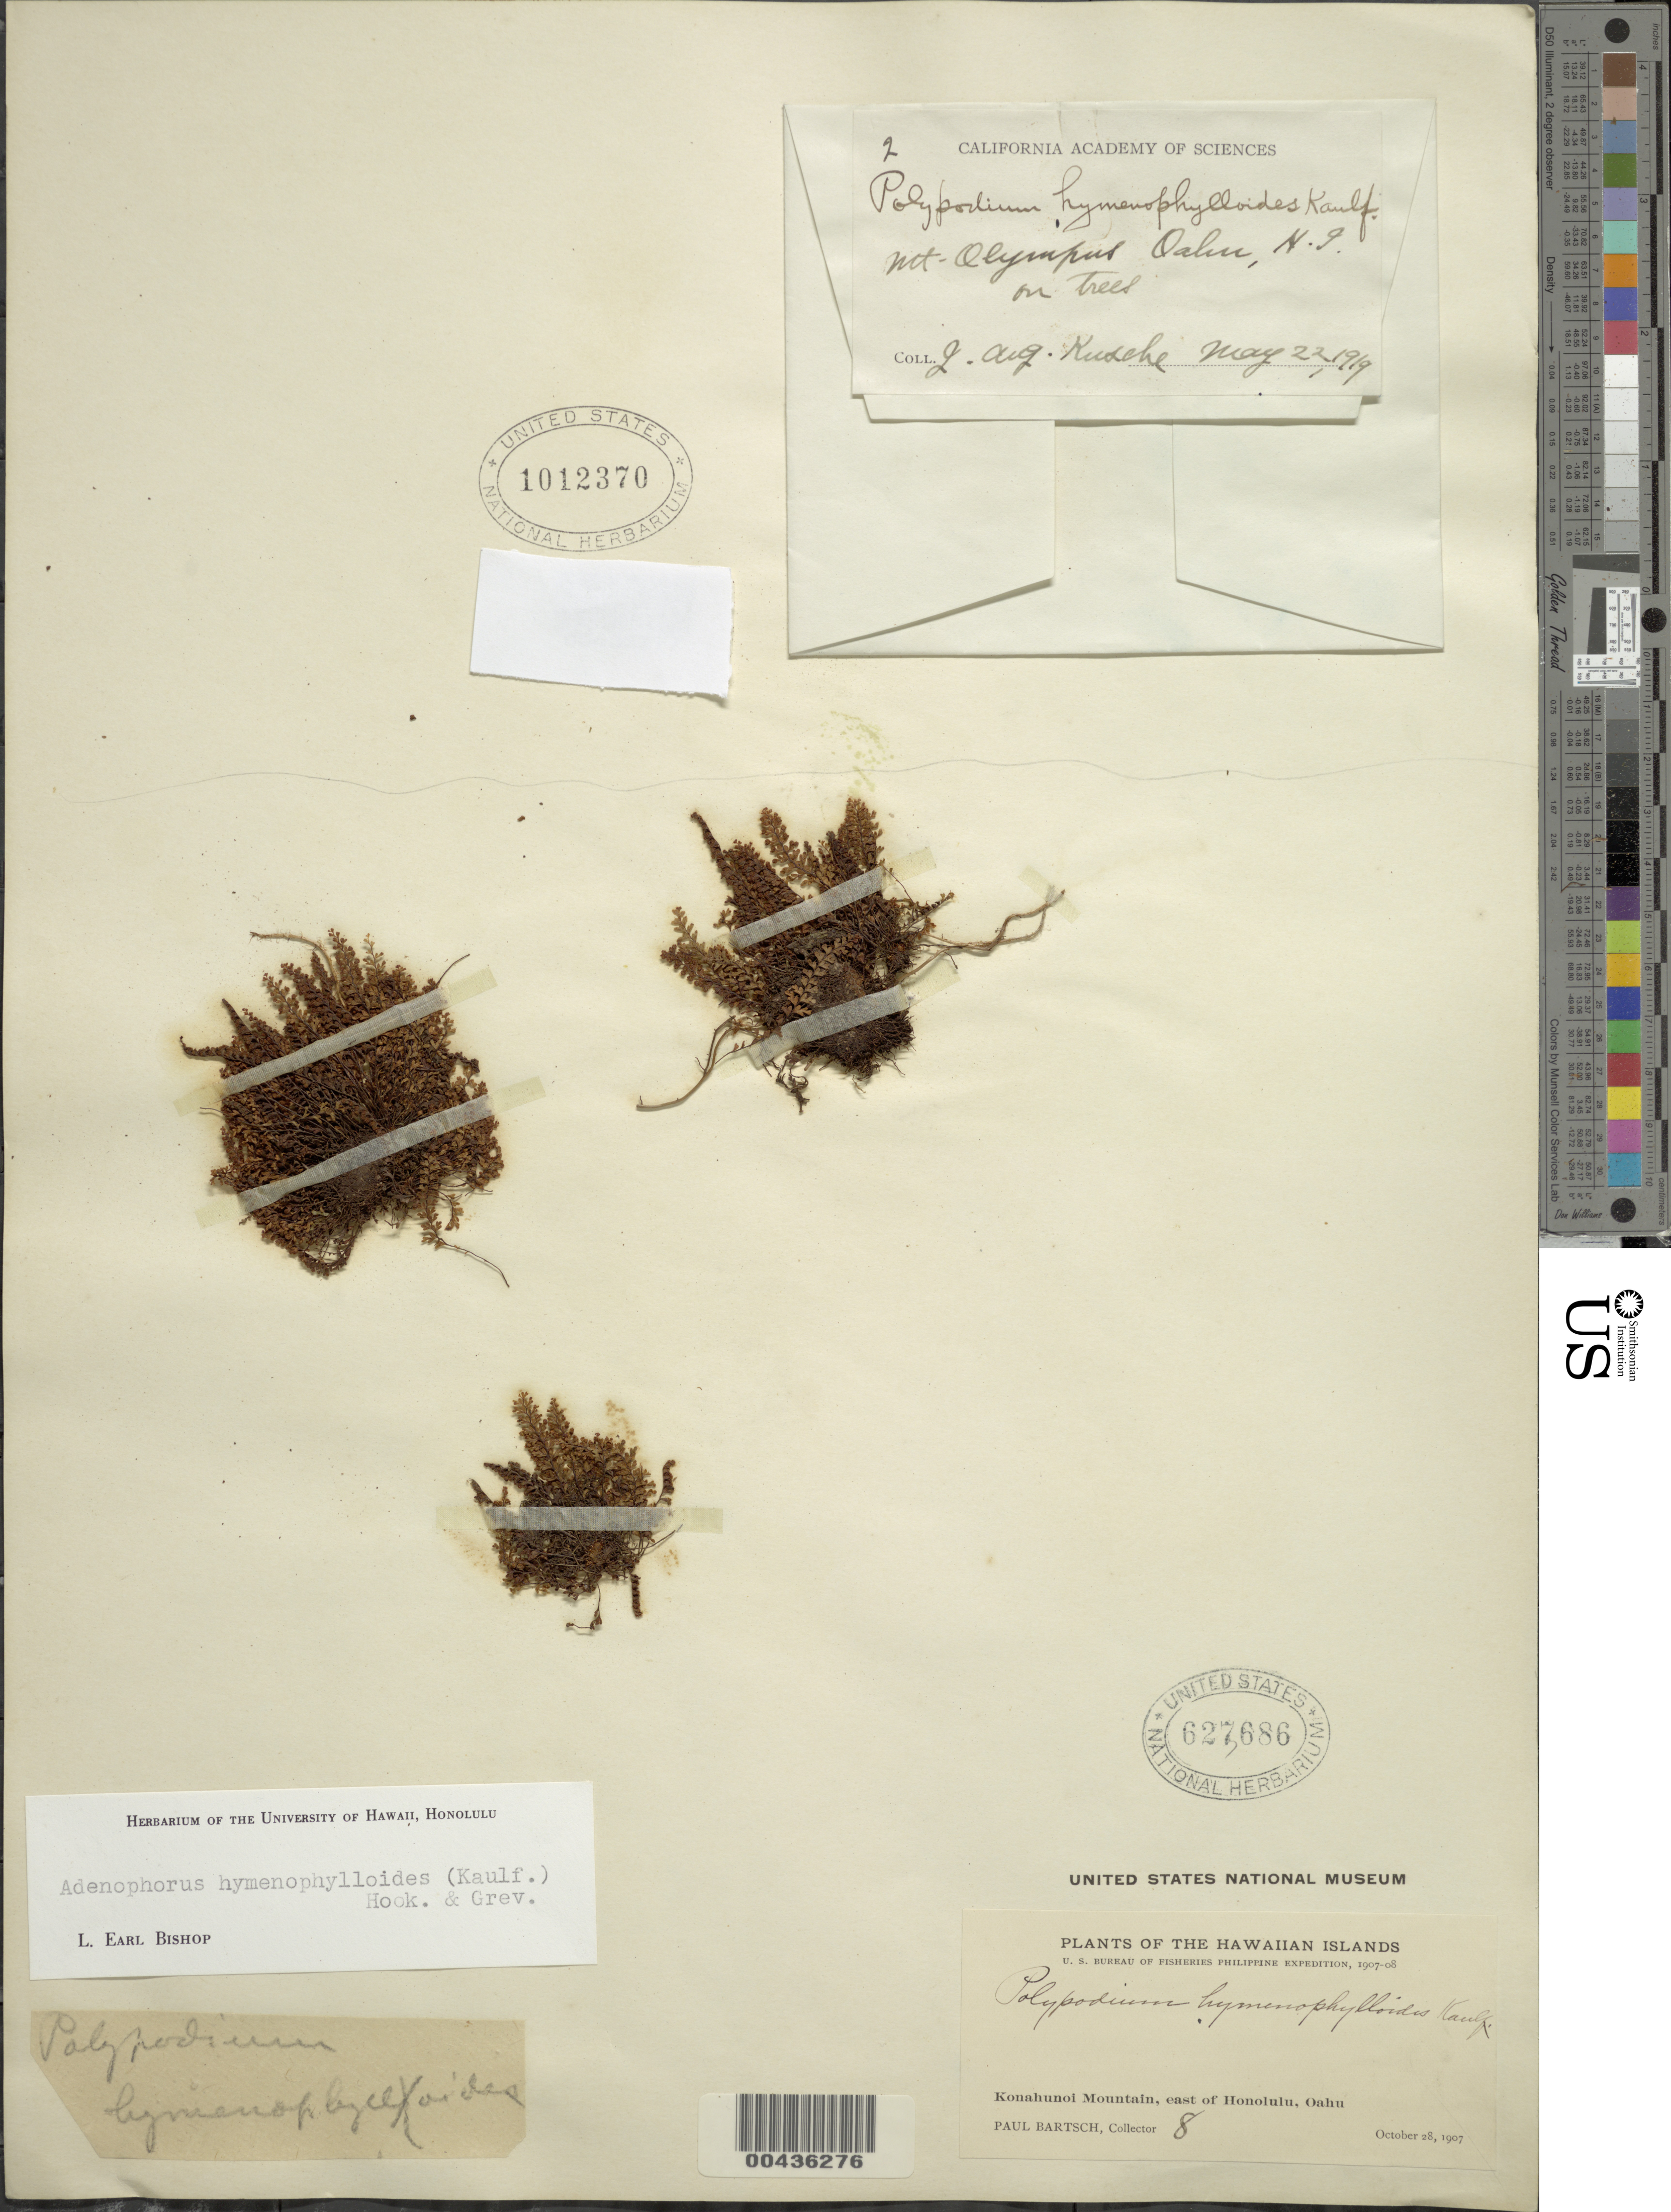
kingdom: Plantae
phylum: Tracheophyta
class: Polypodiopsida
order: Polypodiales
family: Polypodiaceae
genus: Adenophorus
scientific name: Adenophorus hymenophylloides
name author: (Kaulf.) Hook. & Grev.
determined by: Bishop, L. E.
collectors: P. Bartsch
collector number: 8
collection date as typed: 28 Oct 1907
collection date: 1907-10-28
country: United States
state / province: Hawaii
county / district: Honolulu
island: Oahu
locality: Konahunoi Mt., E of Honolulu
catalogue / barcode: US 627686